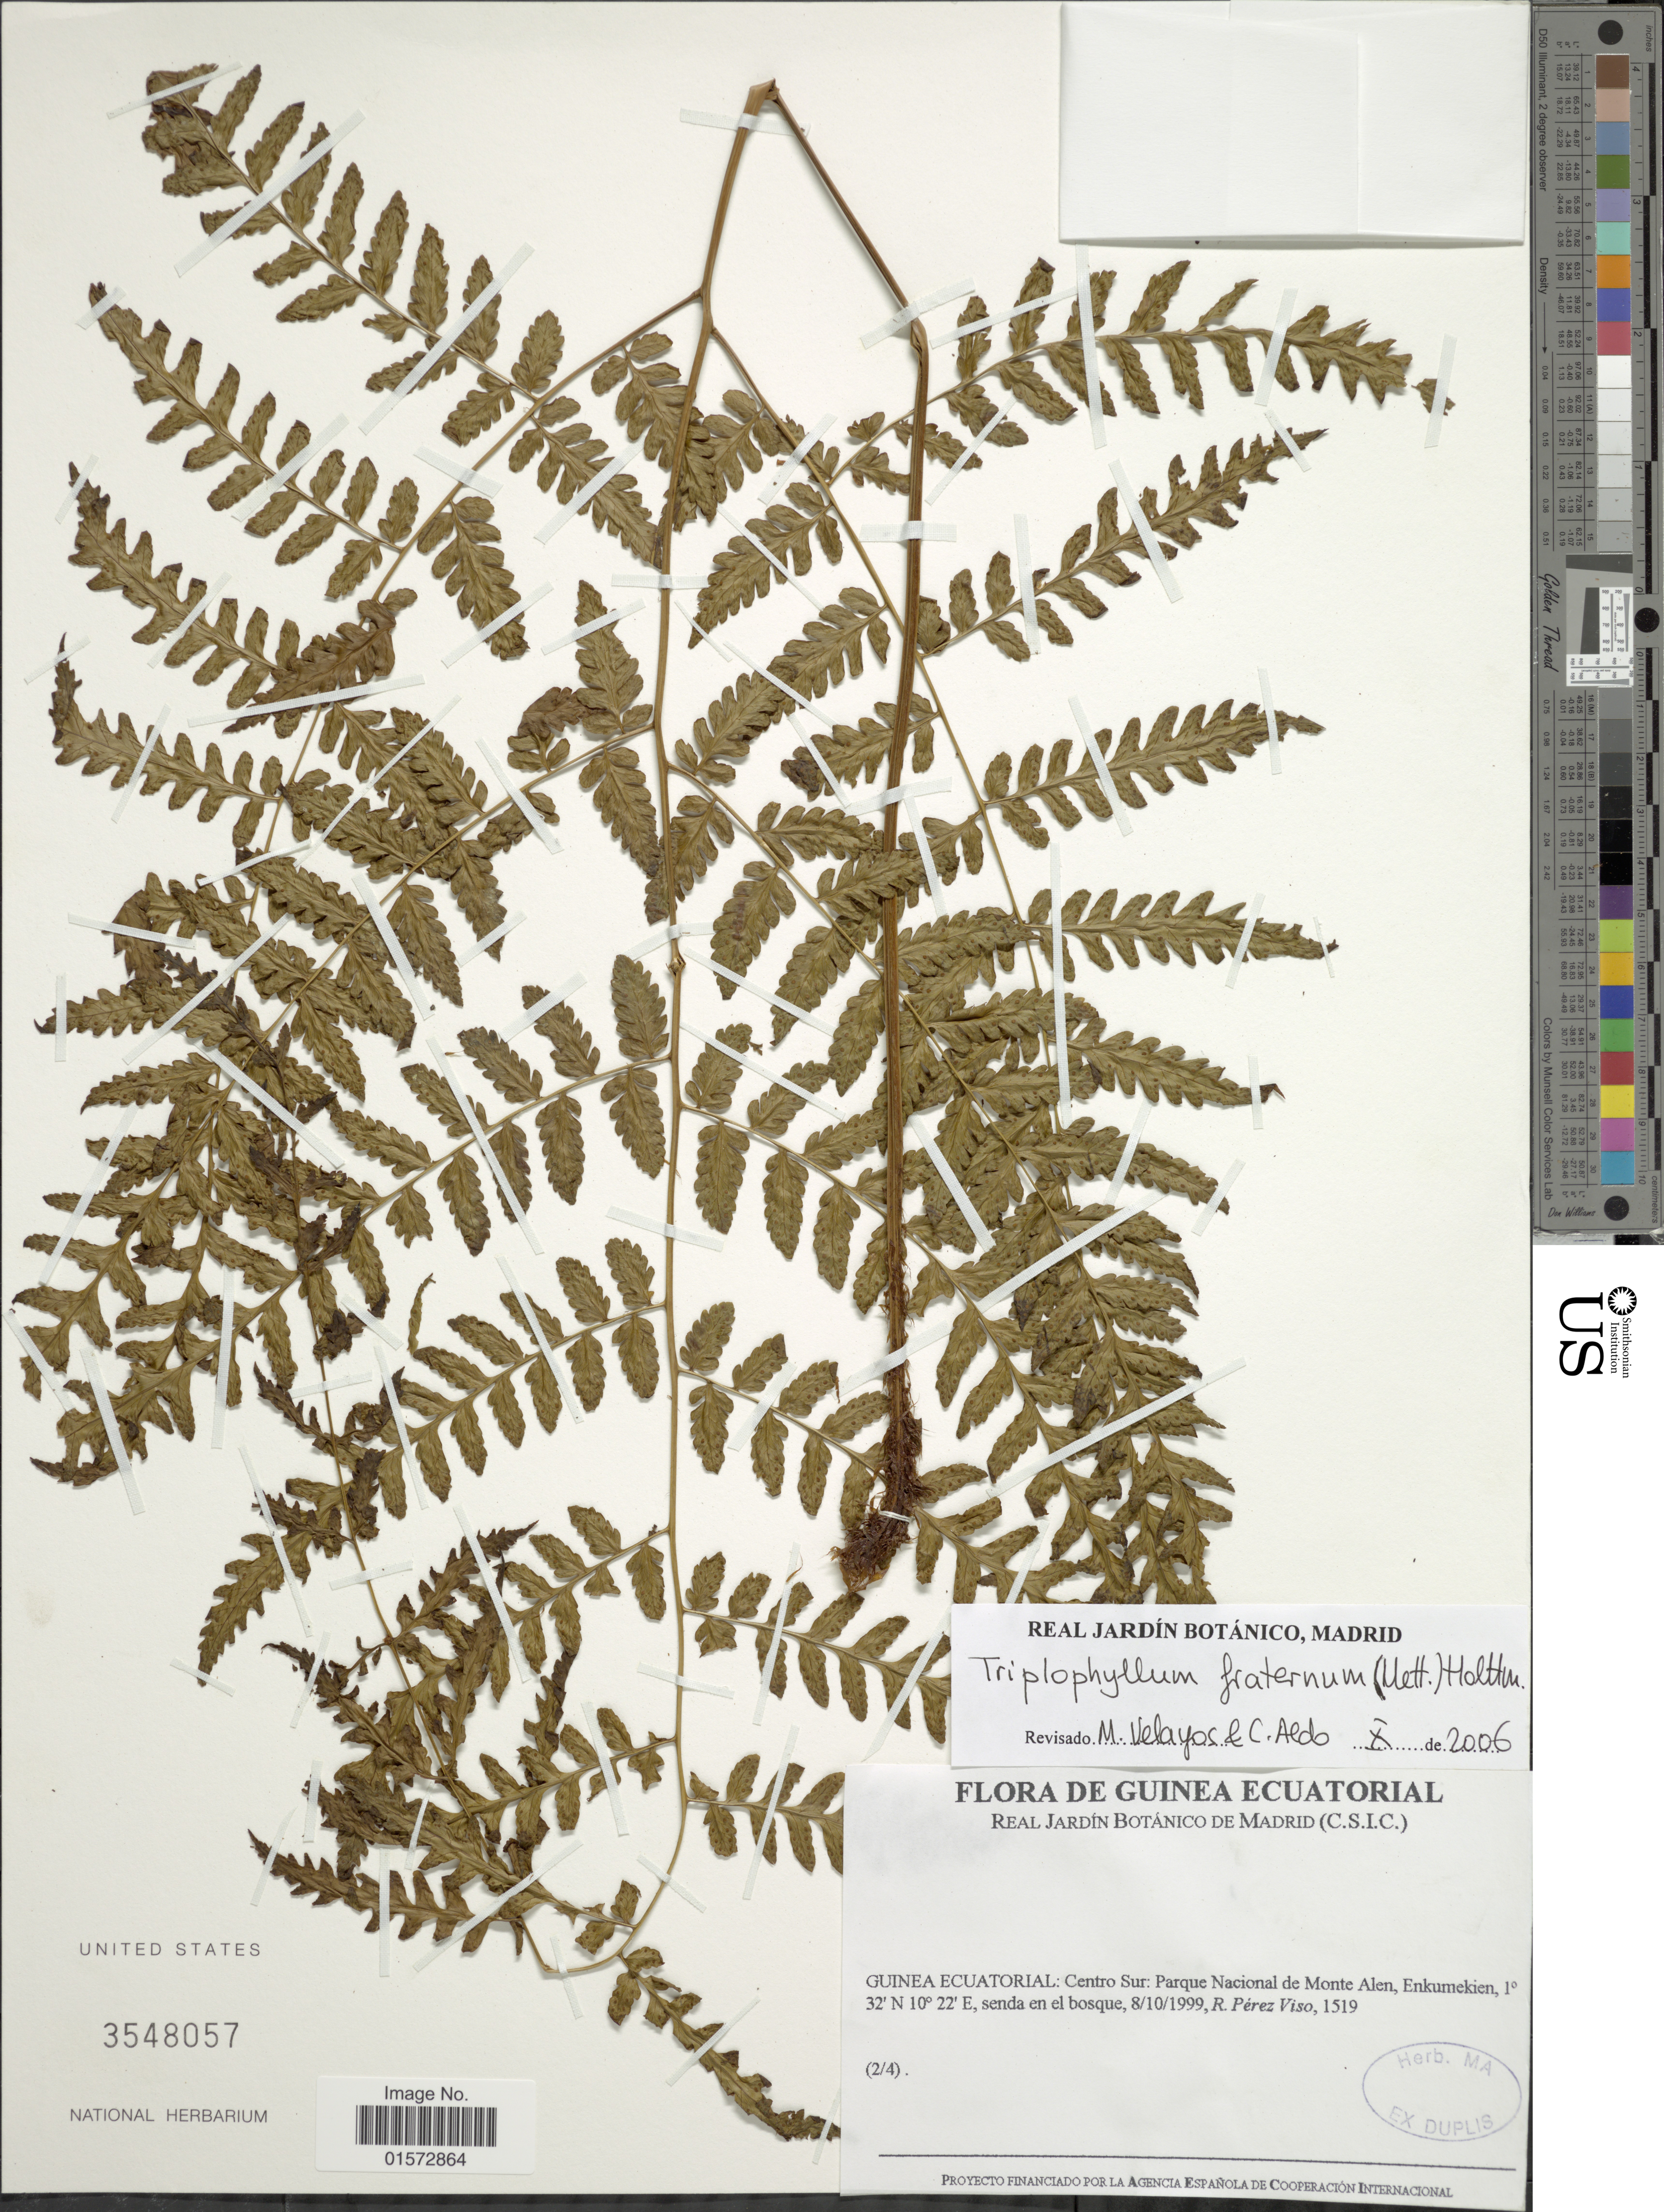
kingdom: Plantae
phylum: Tracheophyta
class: Polypodiopsida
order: Polypodiales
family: Tectariaceae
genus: Triplophyllum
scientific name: Triplophyllum fraternum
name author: (Mett.)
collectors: R. Perez Viso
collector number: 1519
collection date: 1999-10-08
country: Equatorial Guinea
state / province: Centro Sur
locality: Parque Nacional de Monte Alen, Enkumekien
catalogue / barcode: US 3548057